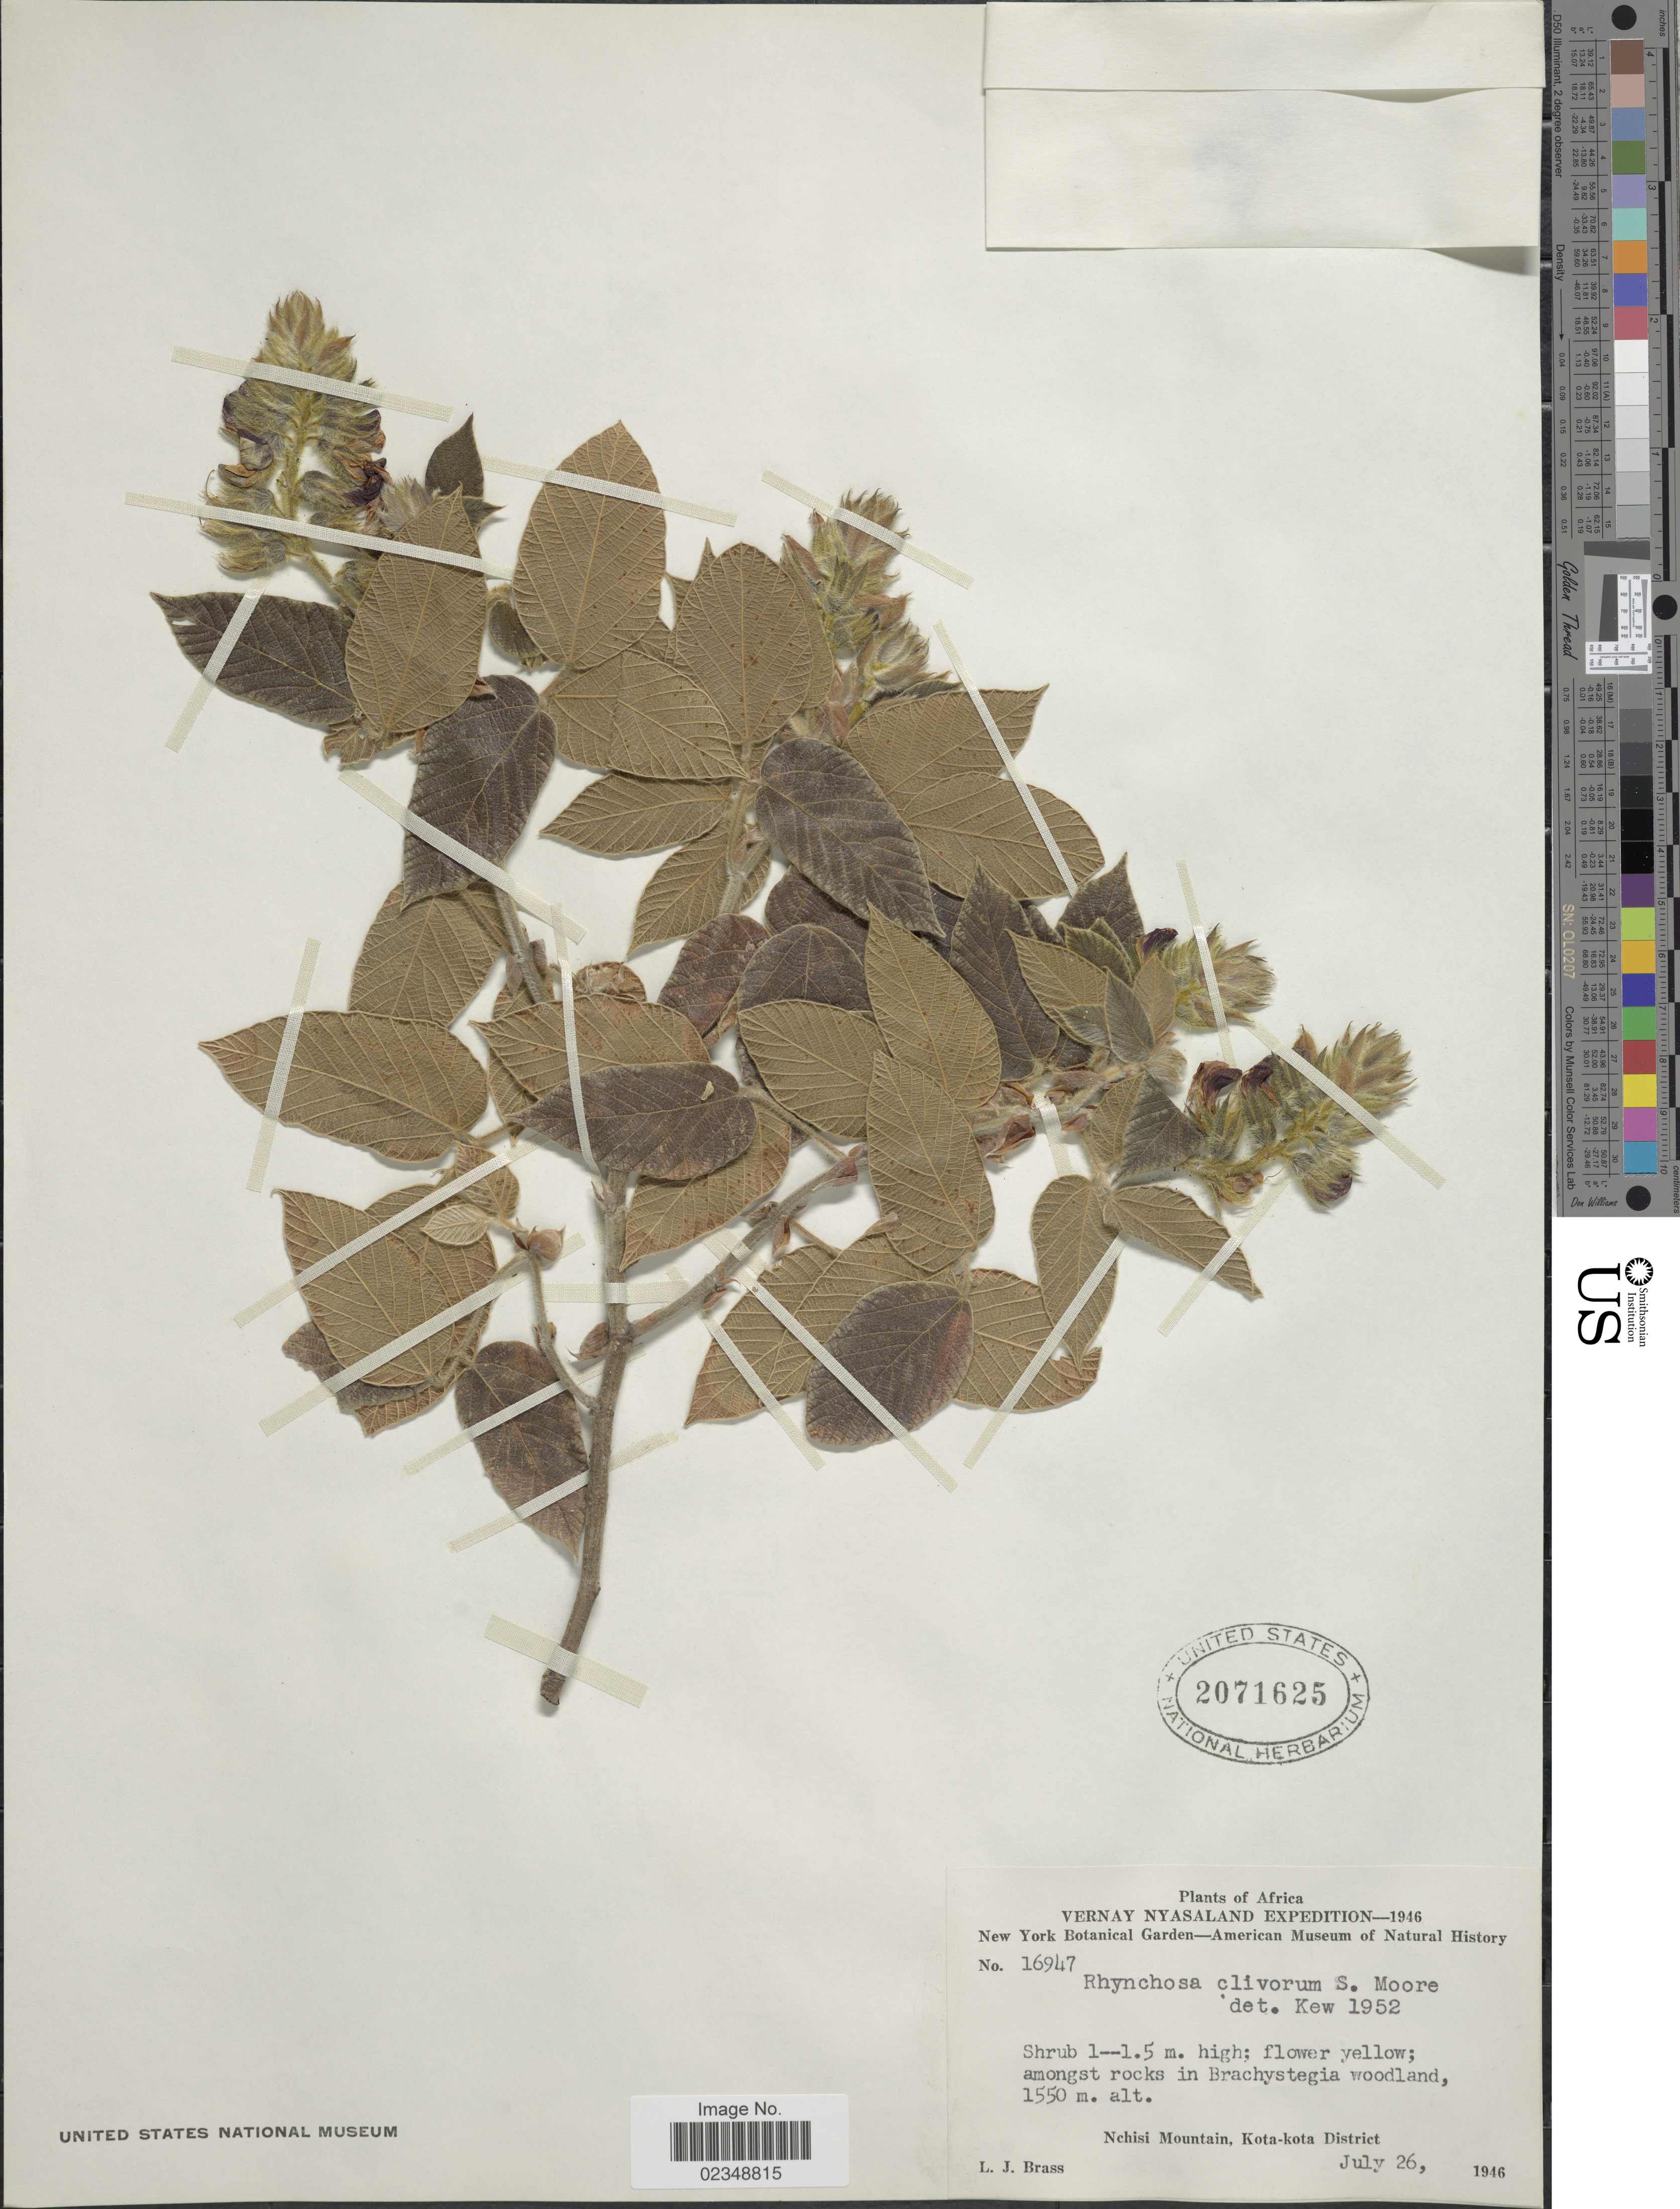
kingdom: Plantae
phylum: Tracheophyta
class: Magnoliopsida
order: Fabales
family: Fabaceae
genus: Rhynchosia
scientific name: Rhynchosia clivorum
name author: S. Moore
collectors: L. J. Brass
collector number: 16947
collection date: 1946-07-26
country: Malawi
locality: Vernay Nyasaland. Amongst rock in Brachystegia woodland. Nchisi Mountain, Kota-kota District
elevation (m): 1550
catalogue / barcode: US 2071625